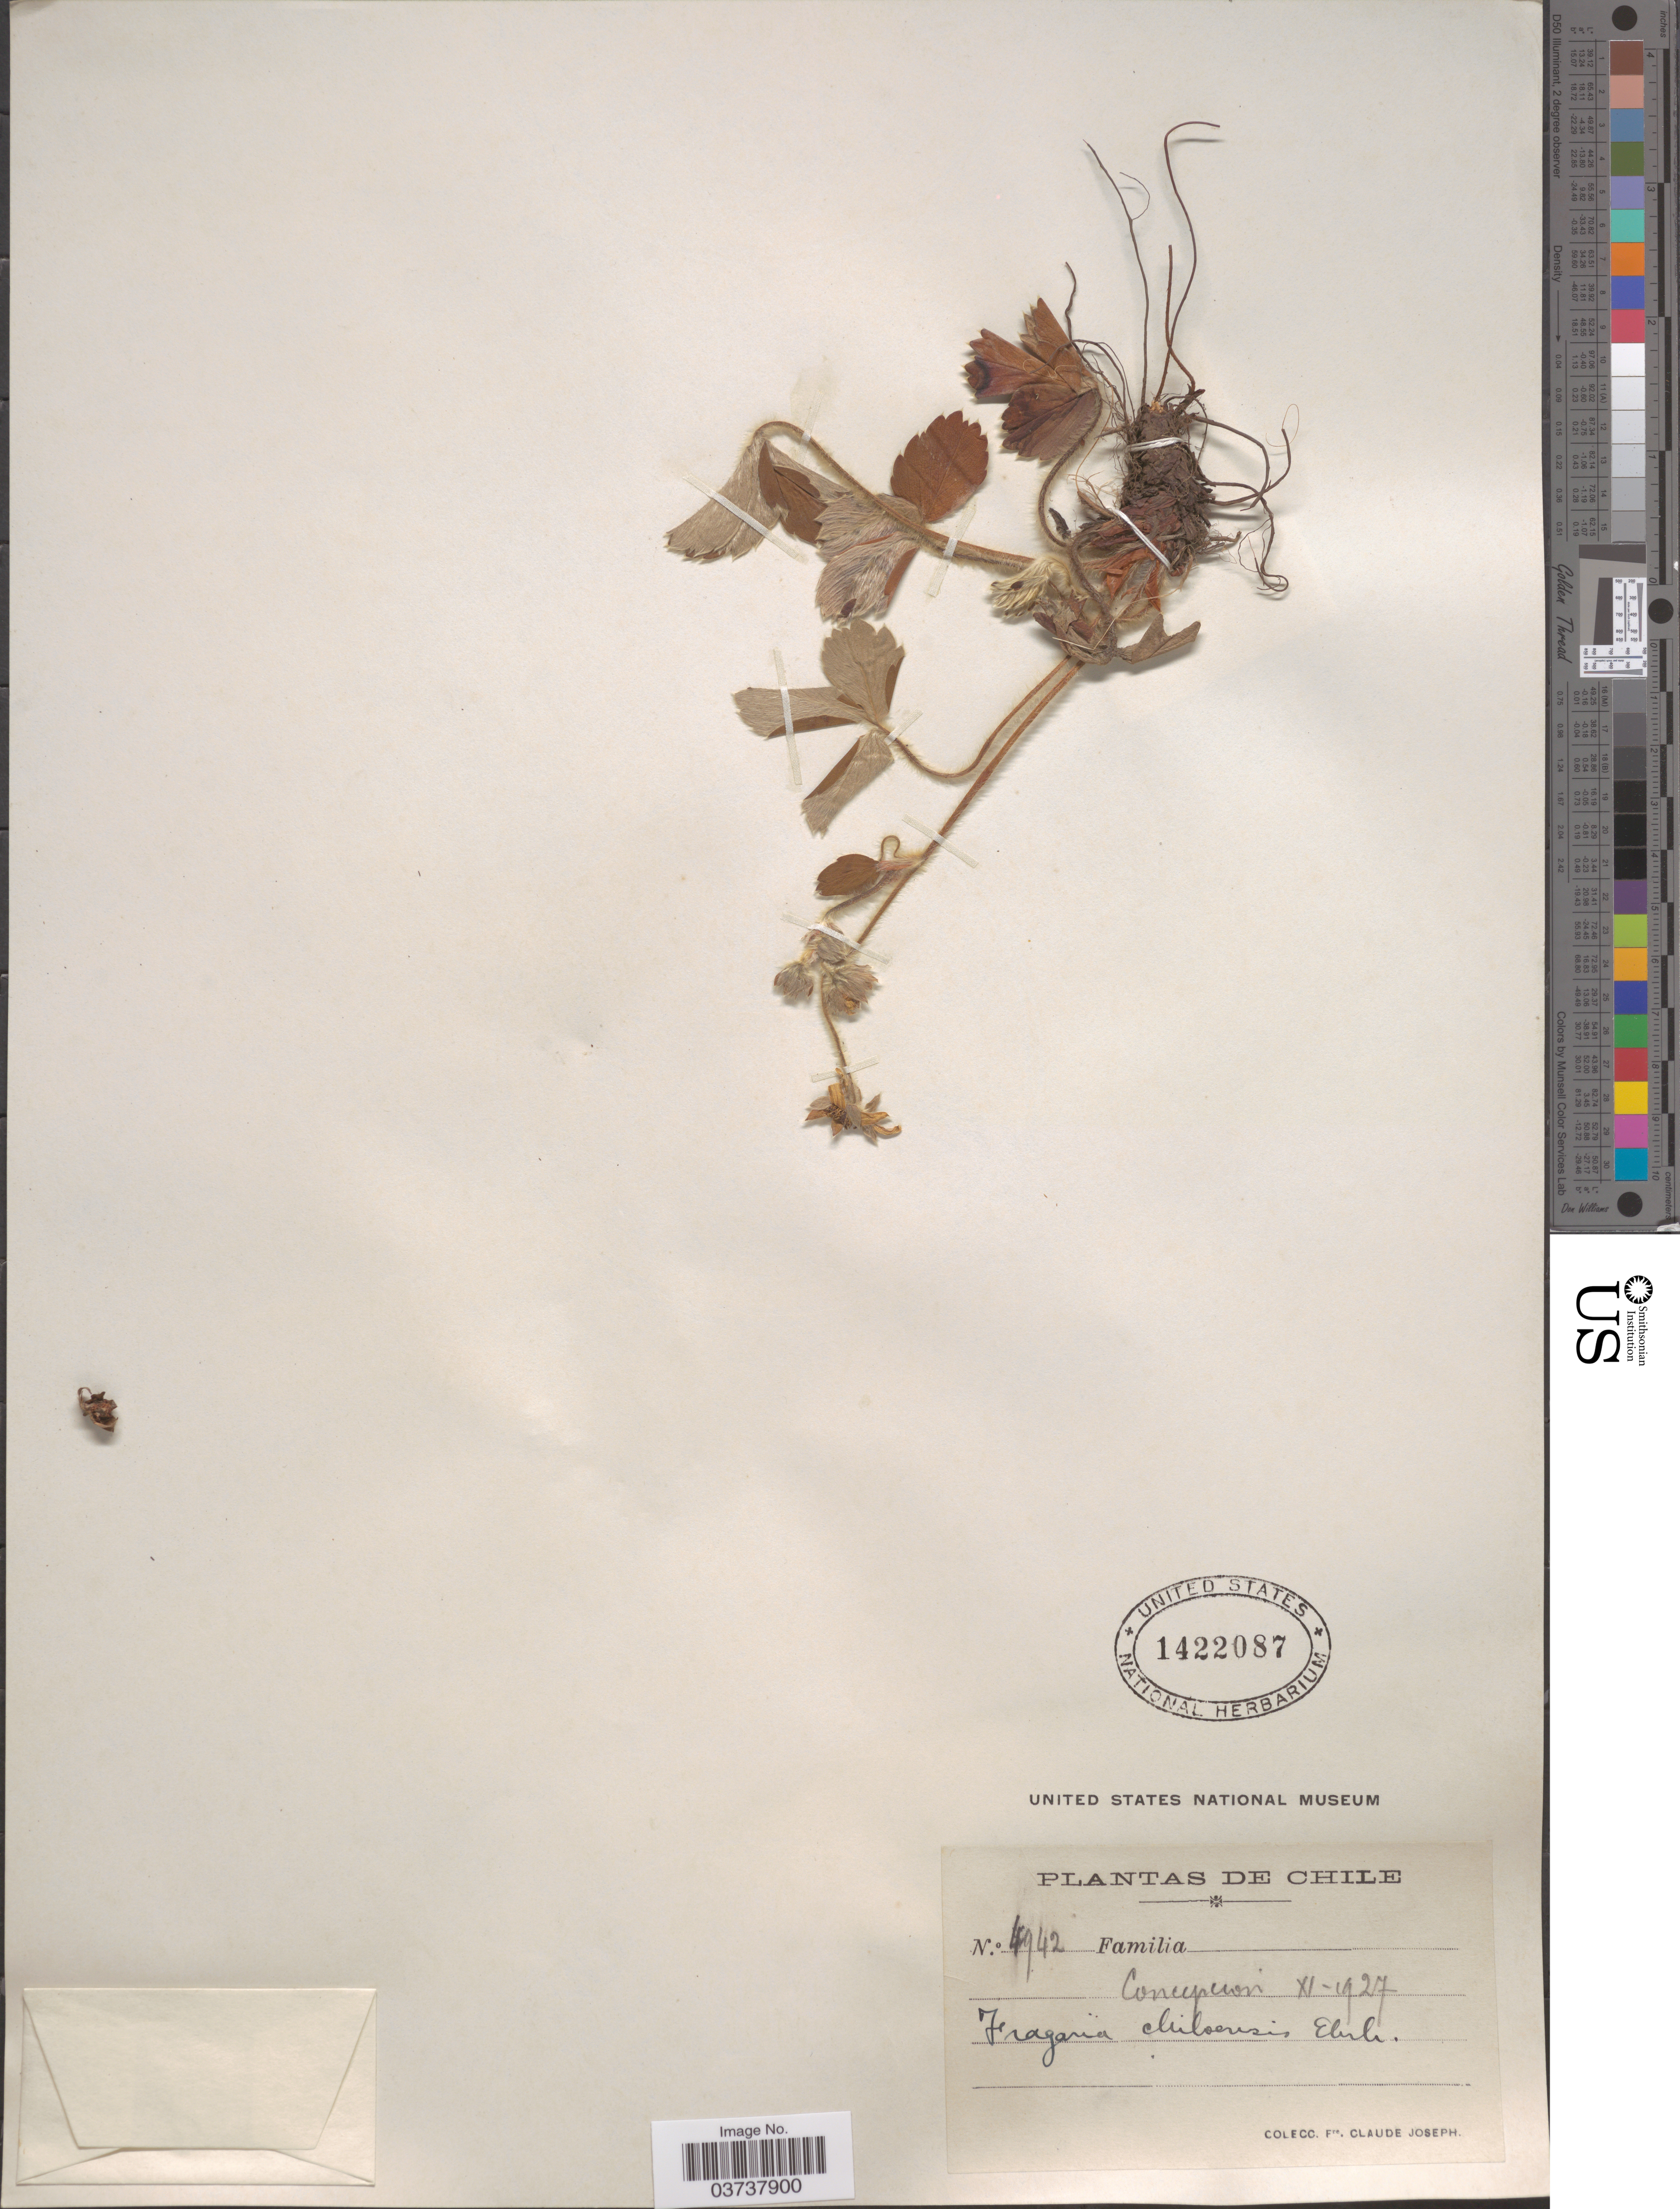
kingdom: Plantae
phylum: Tracheophyta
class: Magnoliopsida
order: Rosales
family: Rosaceae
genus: Fragaria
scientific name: Fragaria chiloensis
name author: (L.) Mill.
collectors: Frere Claude Joseph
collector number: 4942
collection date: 1927-11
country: Chile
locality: Concepcion.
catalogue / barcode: US 1422087